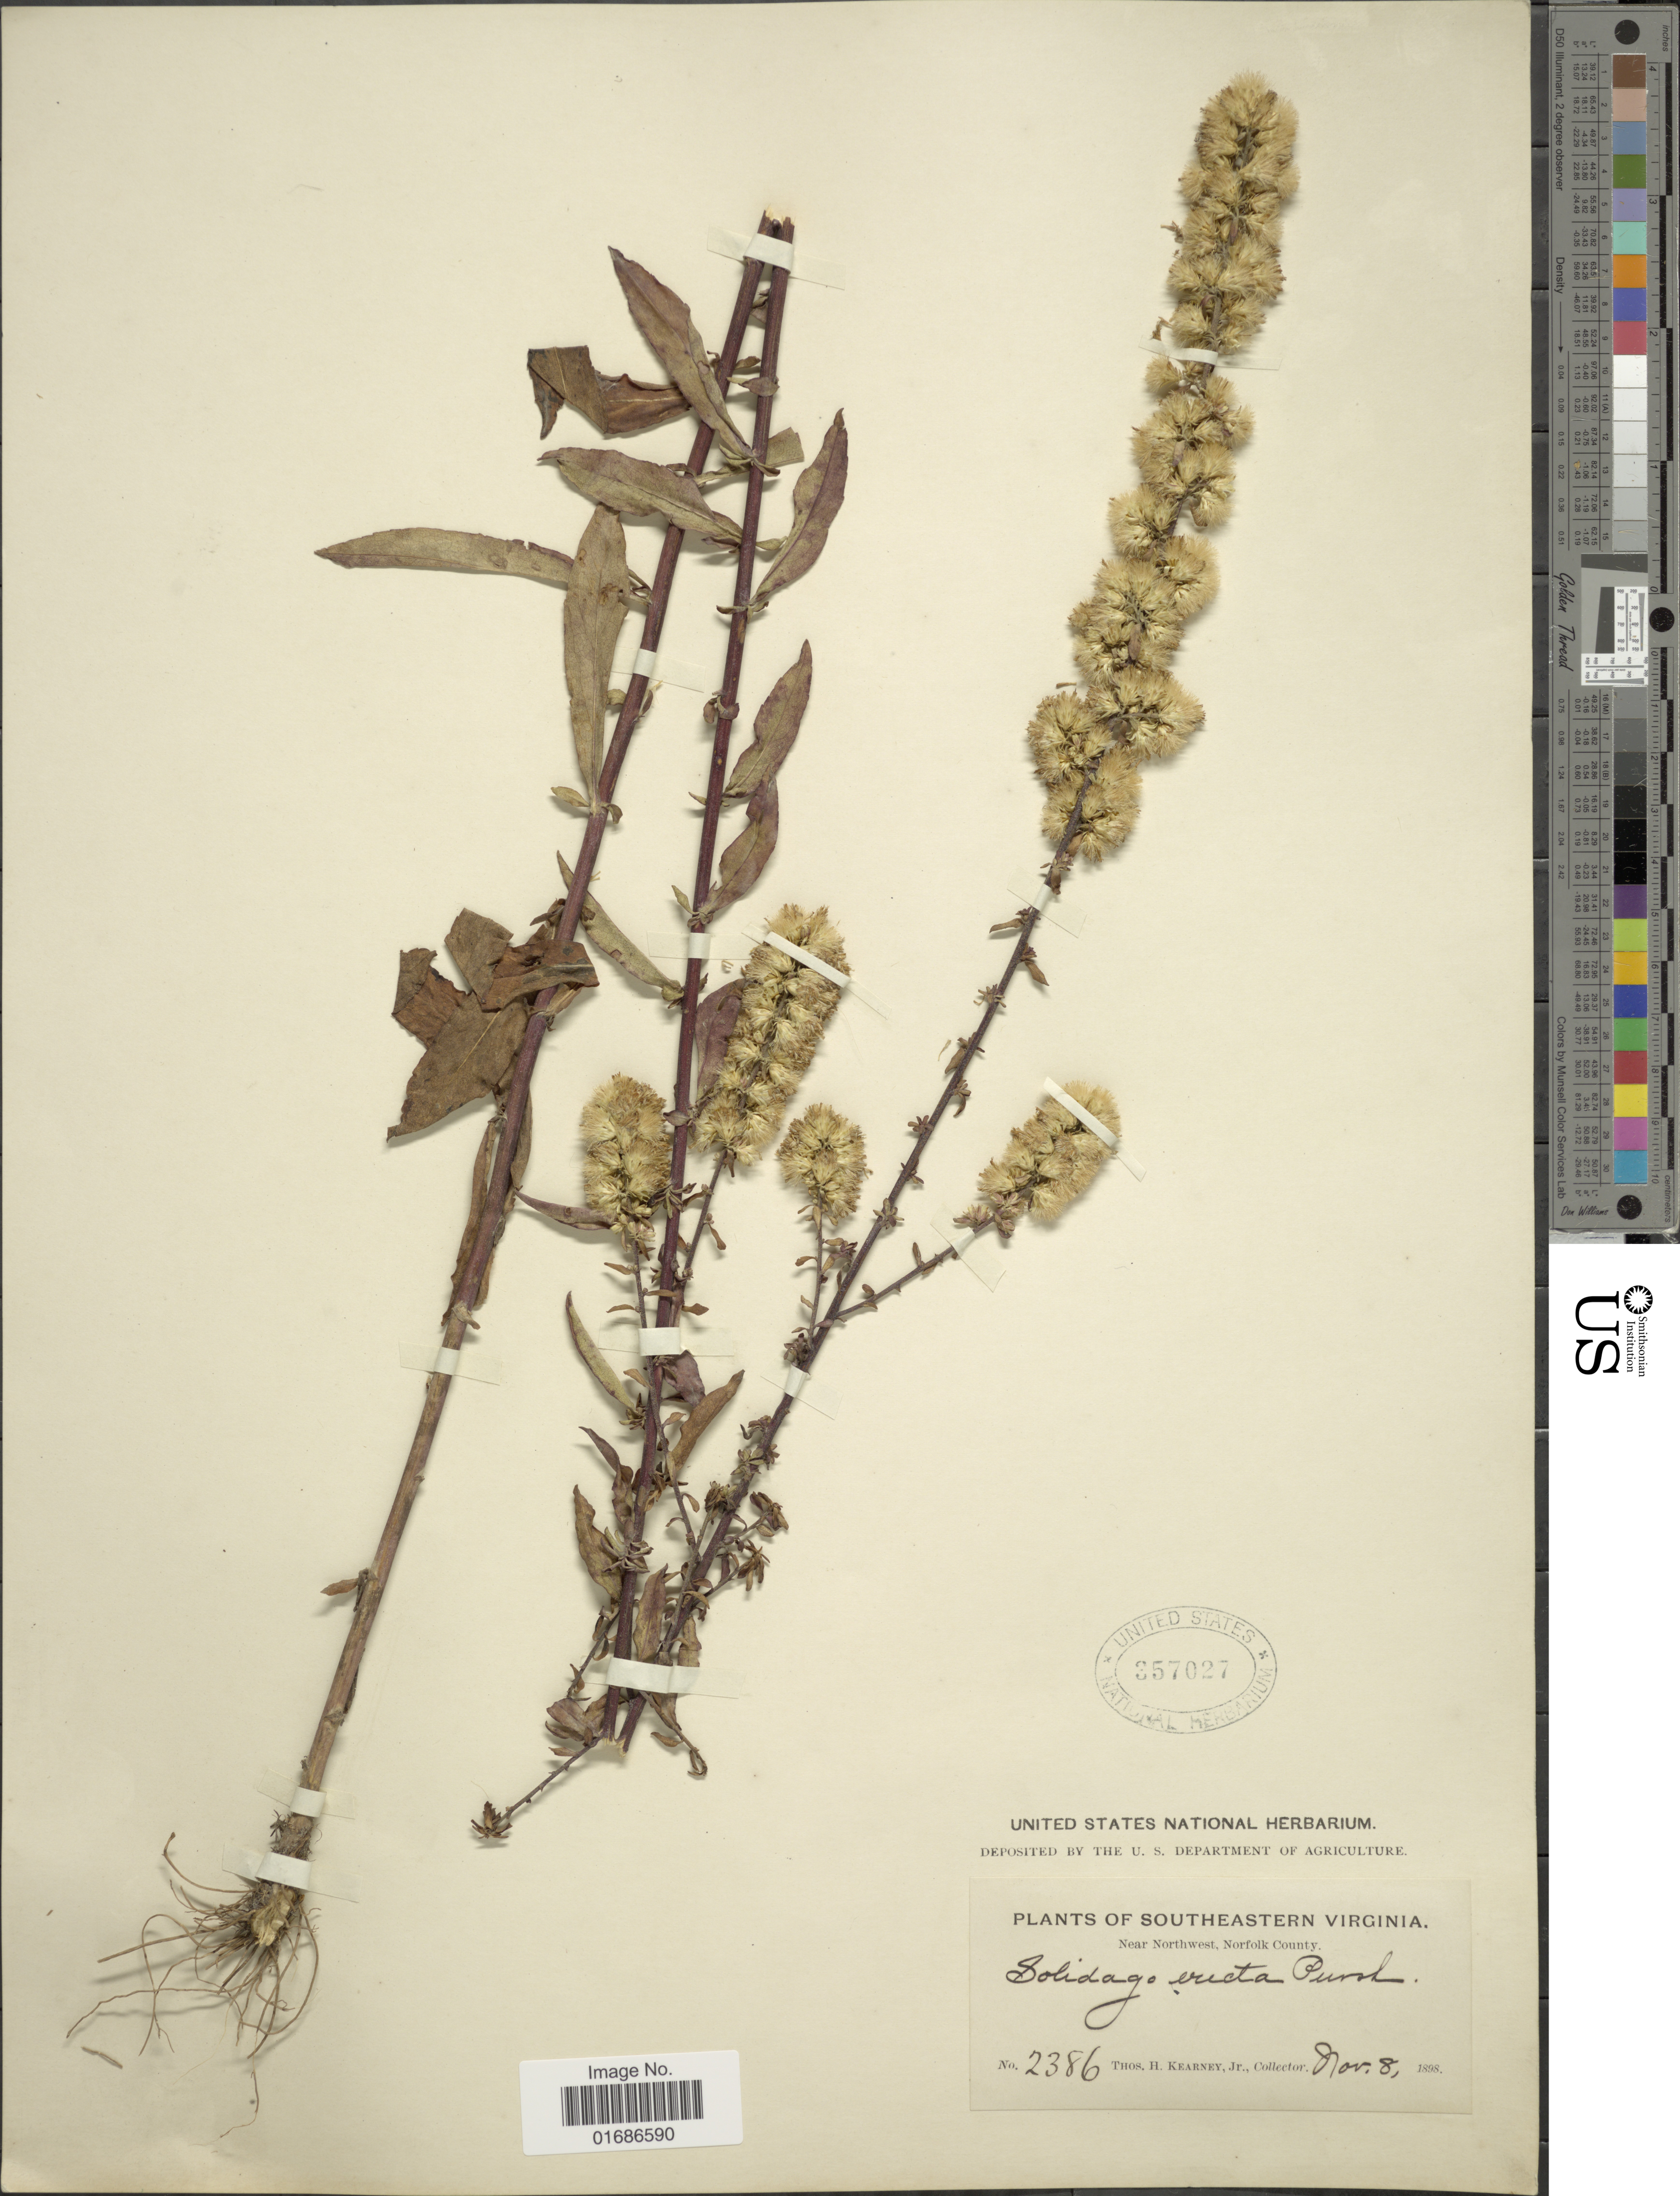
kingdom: Plantae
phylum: Tracheophyta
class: Magnoliopsida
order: Asterales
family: Asteraceae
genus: Solidago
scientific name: Solidago erecta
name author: Pursh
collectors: T. H. Kearney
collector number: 2386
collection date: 1898-11-08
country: United States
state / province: Virginia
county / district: City of Norfolk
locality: Southeastern Virginia, Near Northwest, Norfolk County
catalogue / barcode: US 357027